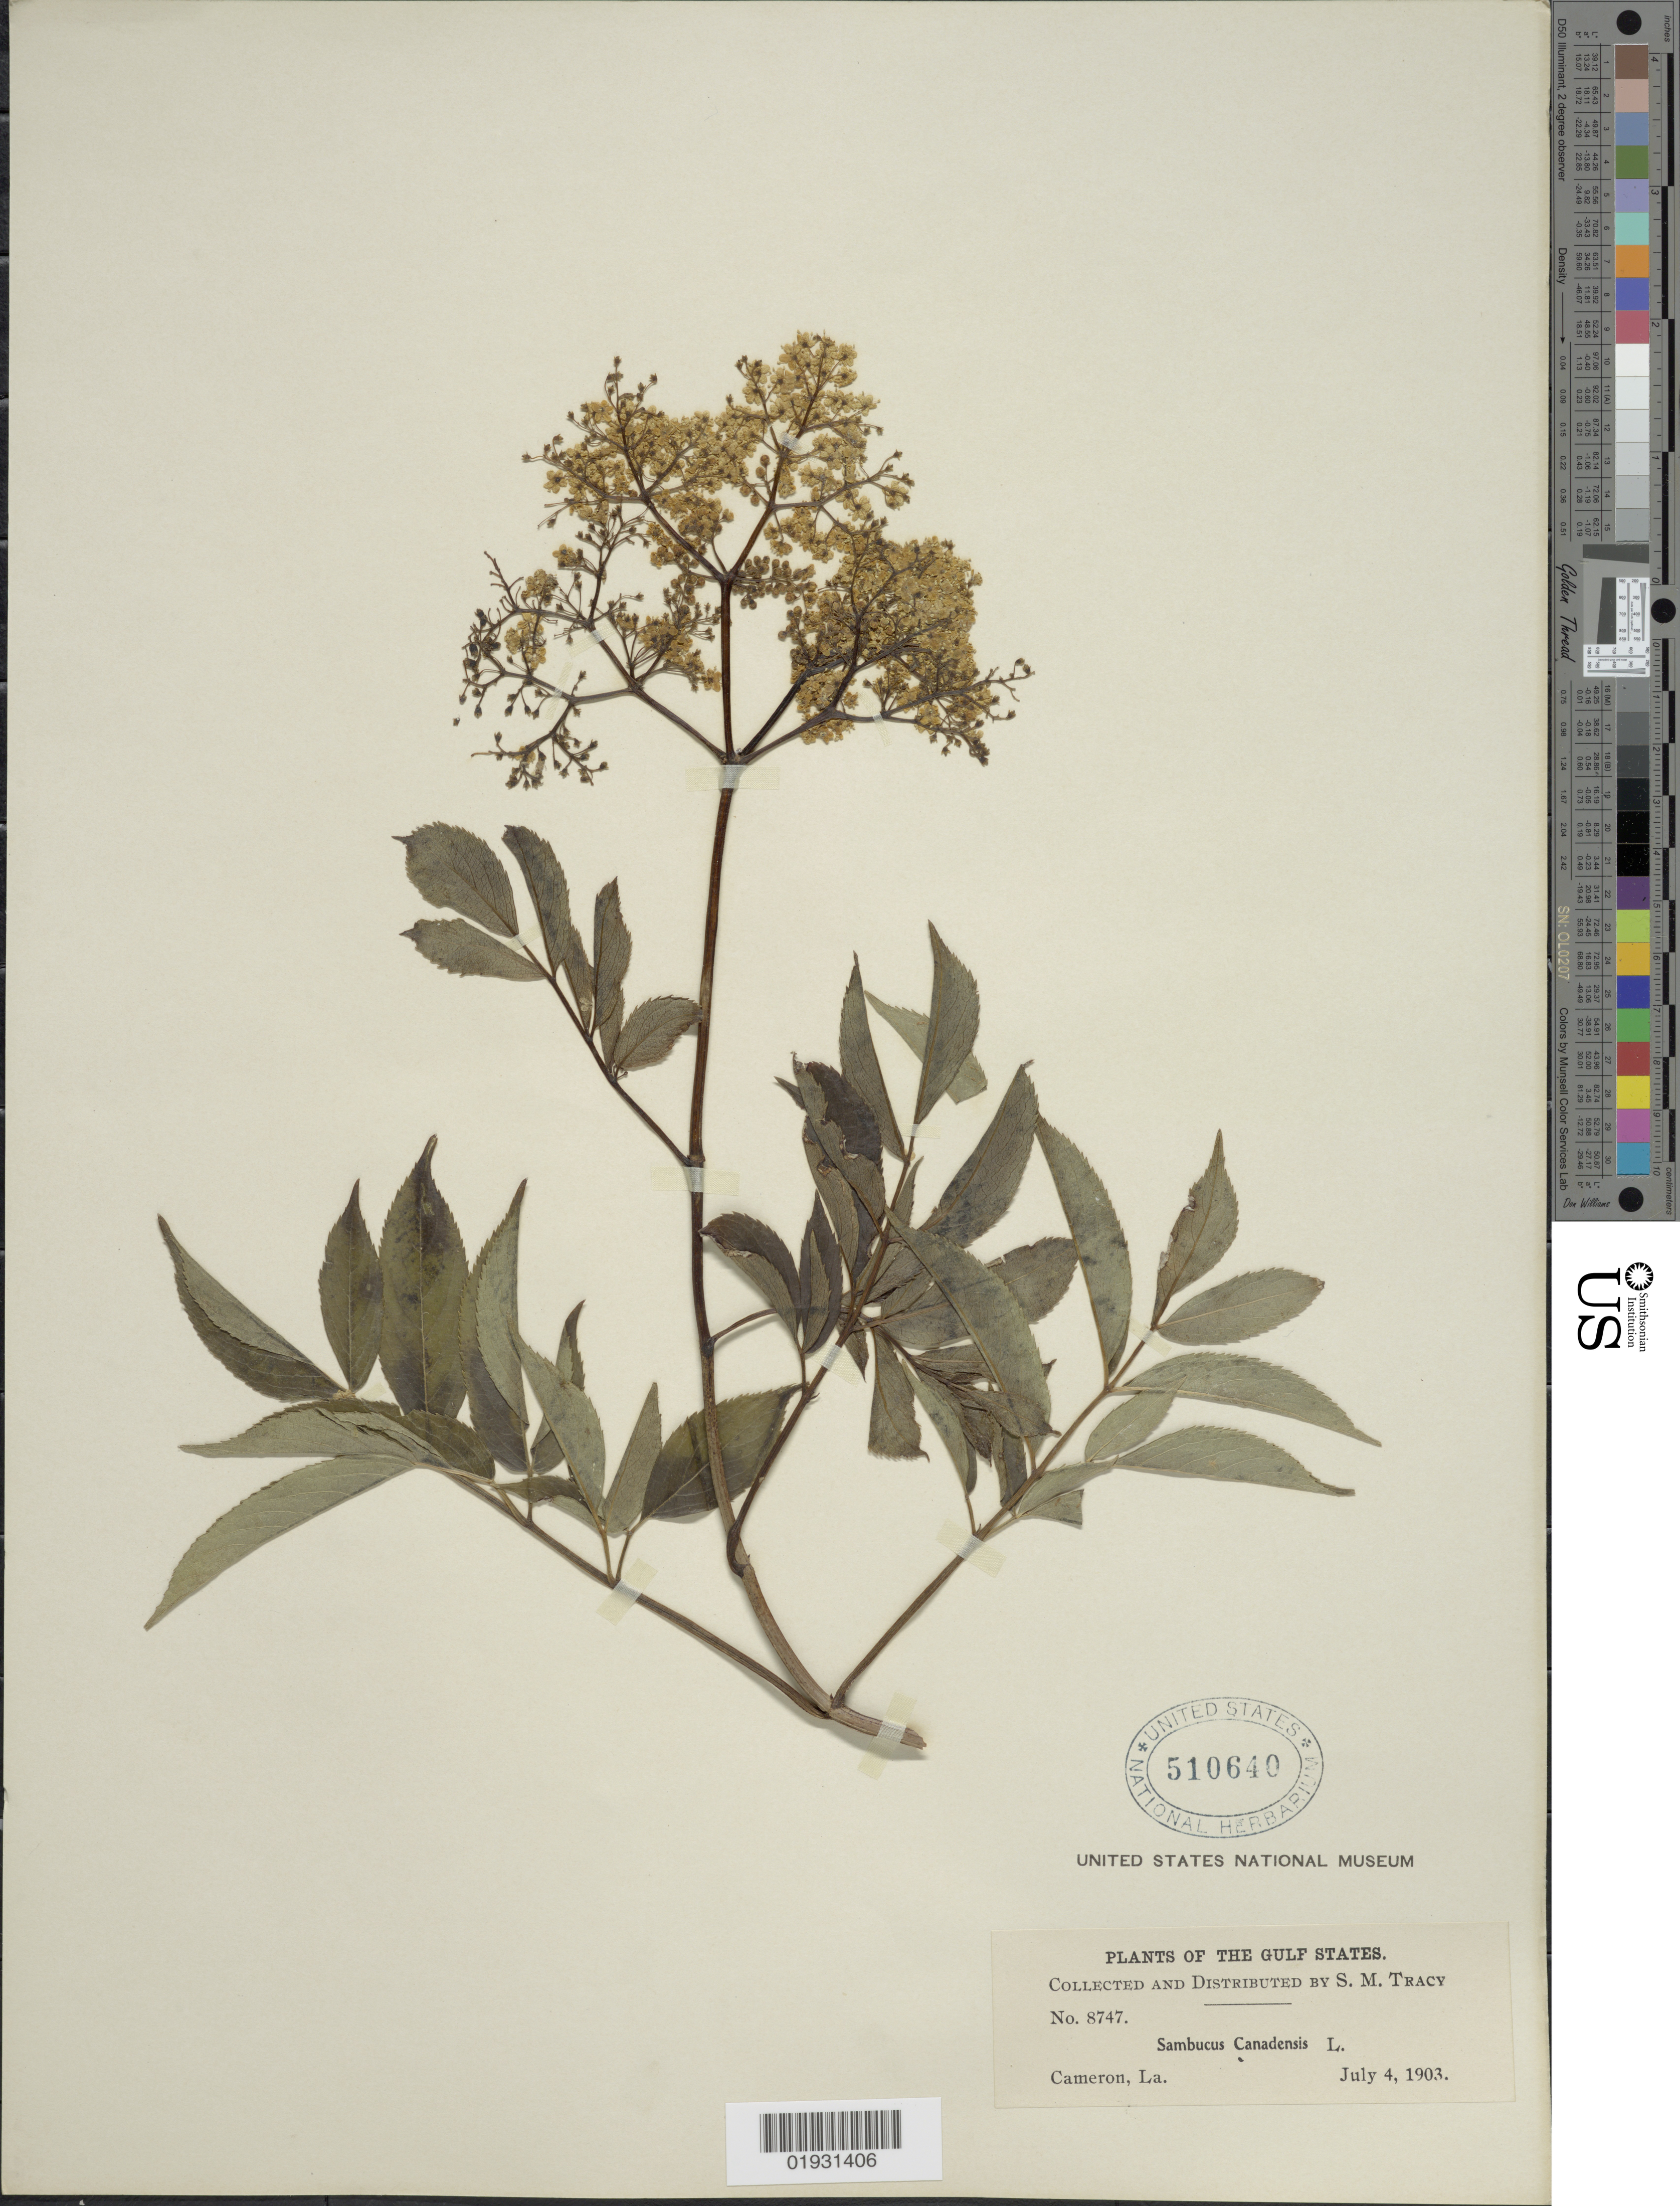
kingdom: Plantae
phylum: Tracheophyta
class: Magnoliopsida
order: Dipsacales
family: Viburnaceae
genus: Sambucus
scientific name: Sambucus simpsonii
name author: Rehder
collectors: S. M. Tracy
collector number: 8747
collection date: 1903-07-04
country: United States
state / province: Louisiana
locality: Gulf States. Cameron.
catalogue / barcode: US 510640